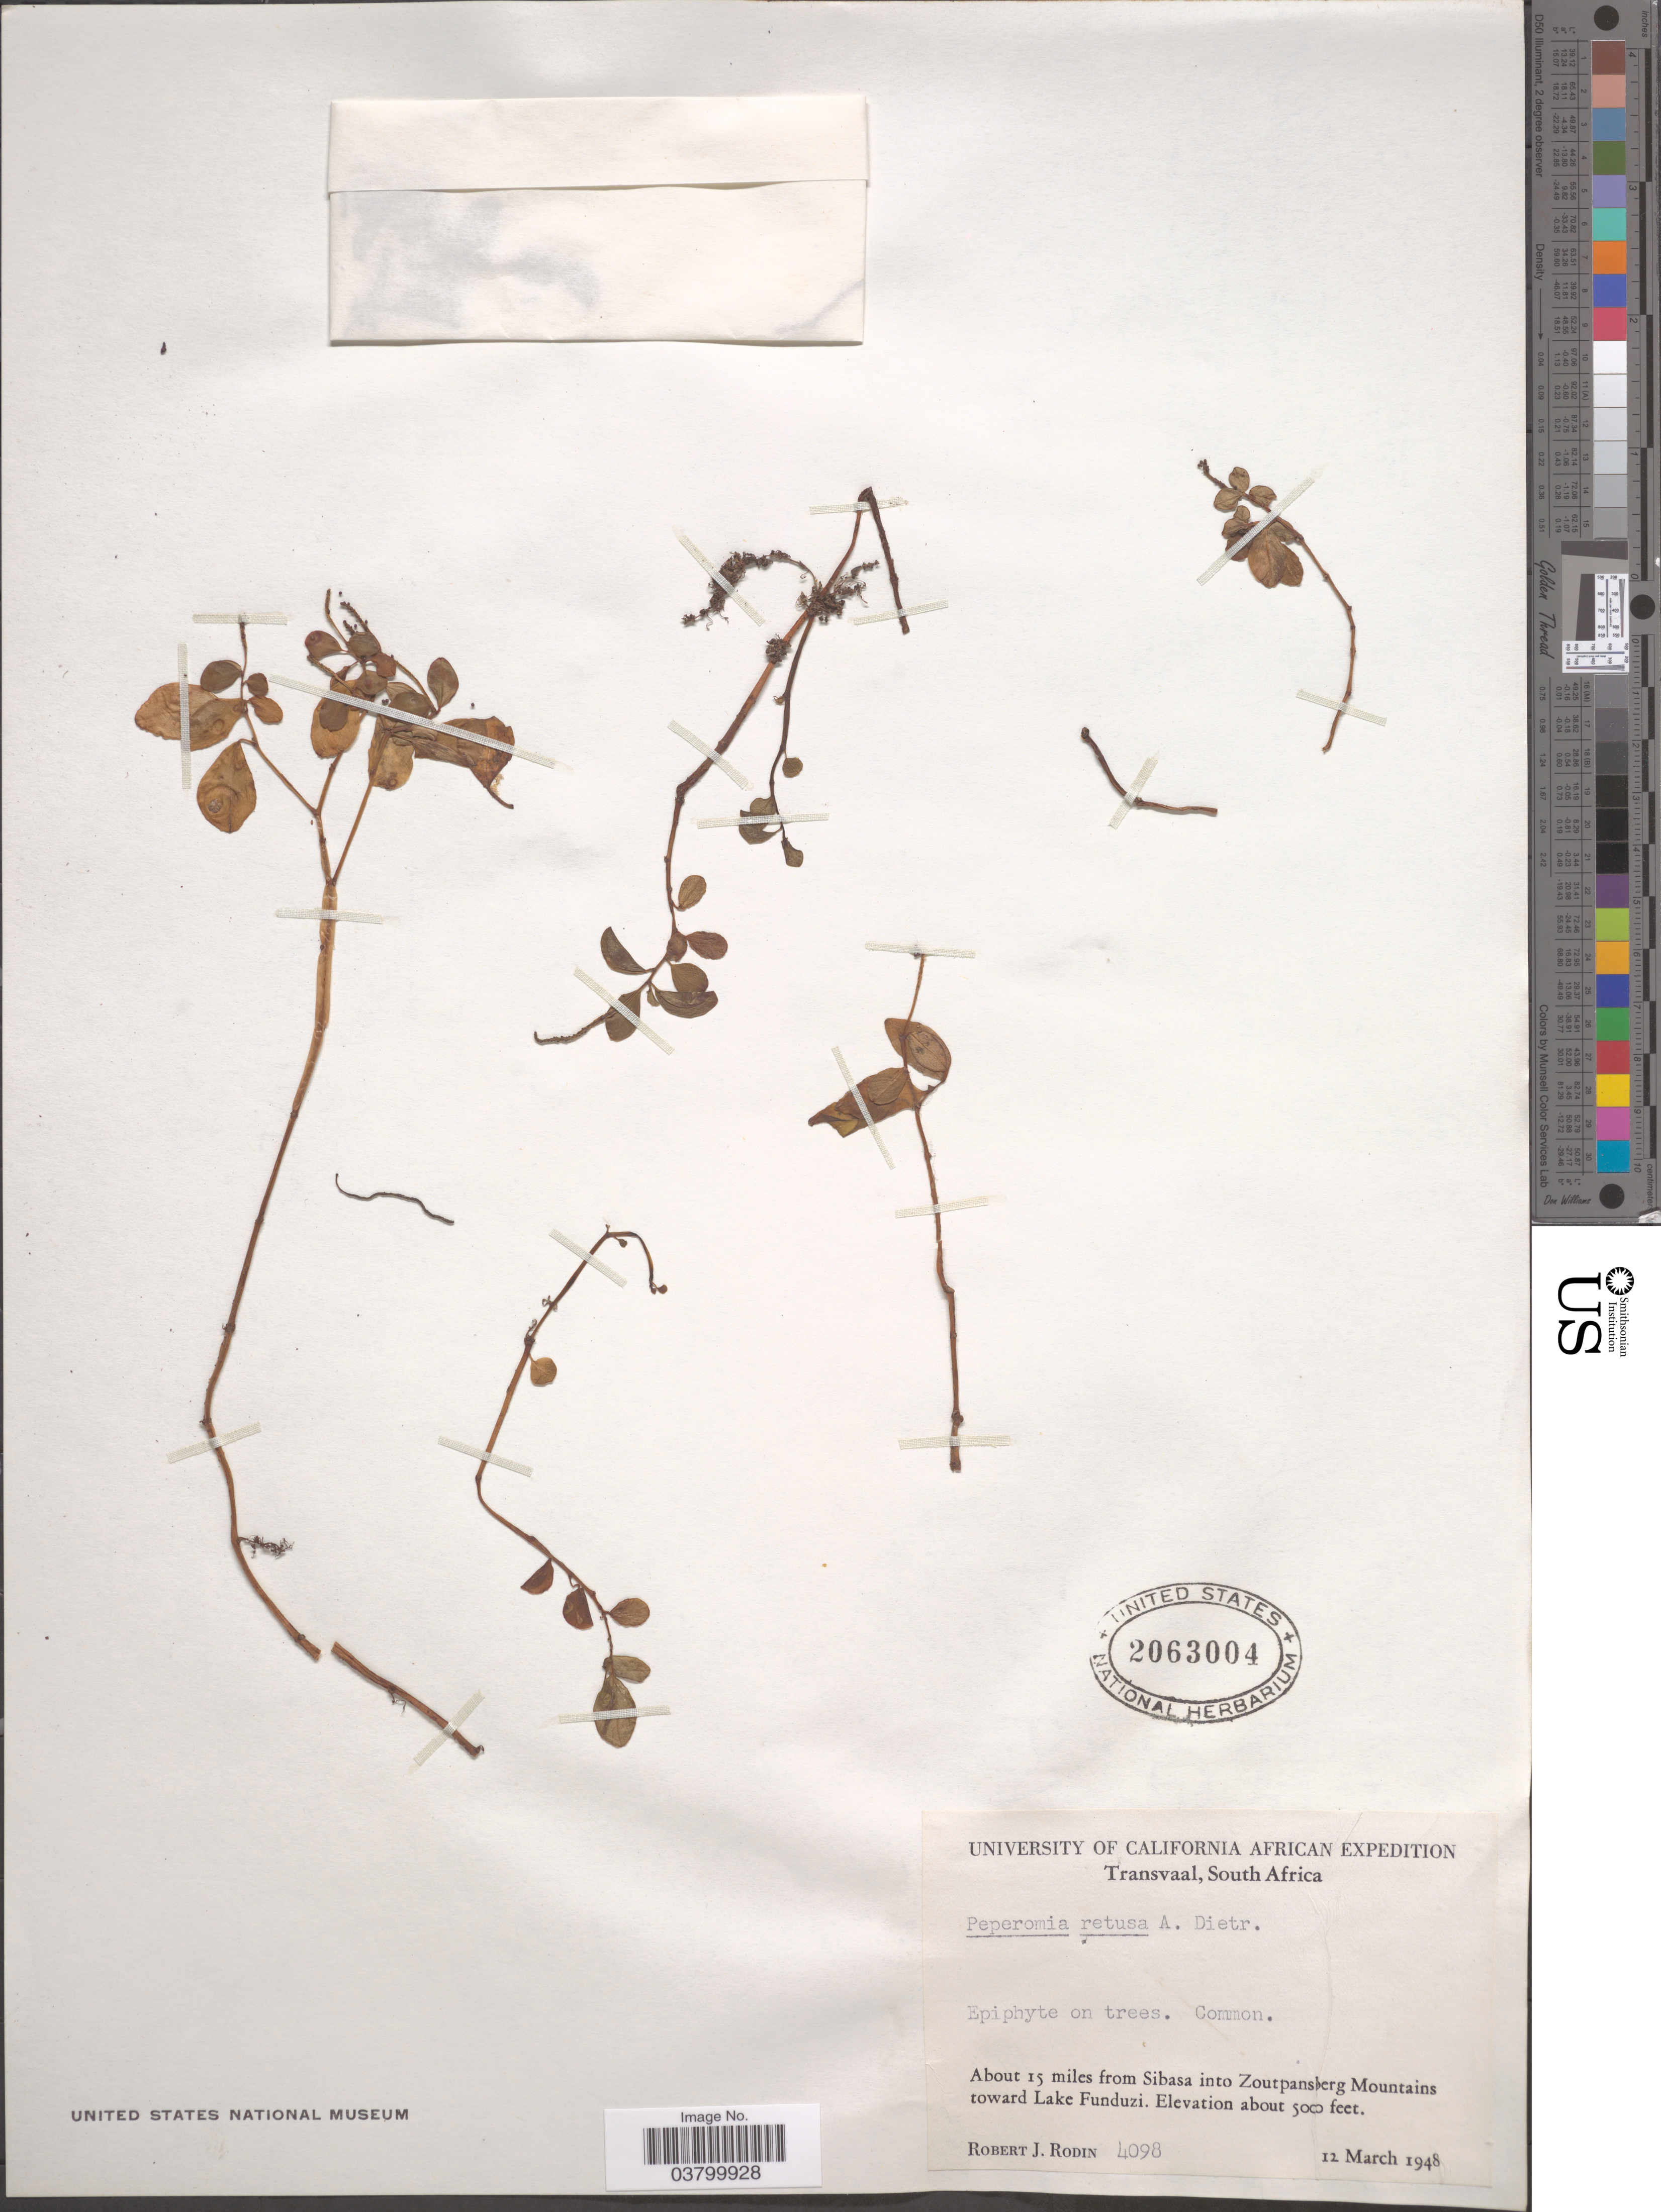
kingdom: Plantae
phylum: Tracheophyta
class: Magnoliopsida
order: Piperales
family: Piperaceae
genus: Peperomia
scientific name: Peperomia retusa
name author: (L. f.) A. Dietr.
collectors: R. J. Rodin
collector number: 4098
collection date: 1948-03-12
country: South Africa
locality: Transvaal. About 15 miles from Sibasa into Zoutpansberg Mountains toward Lake Funduzi.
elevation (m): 152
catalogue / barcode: US 2063004